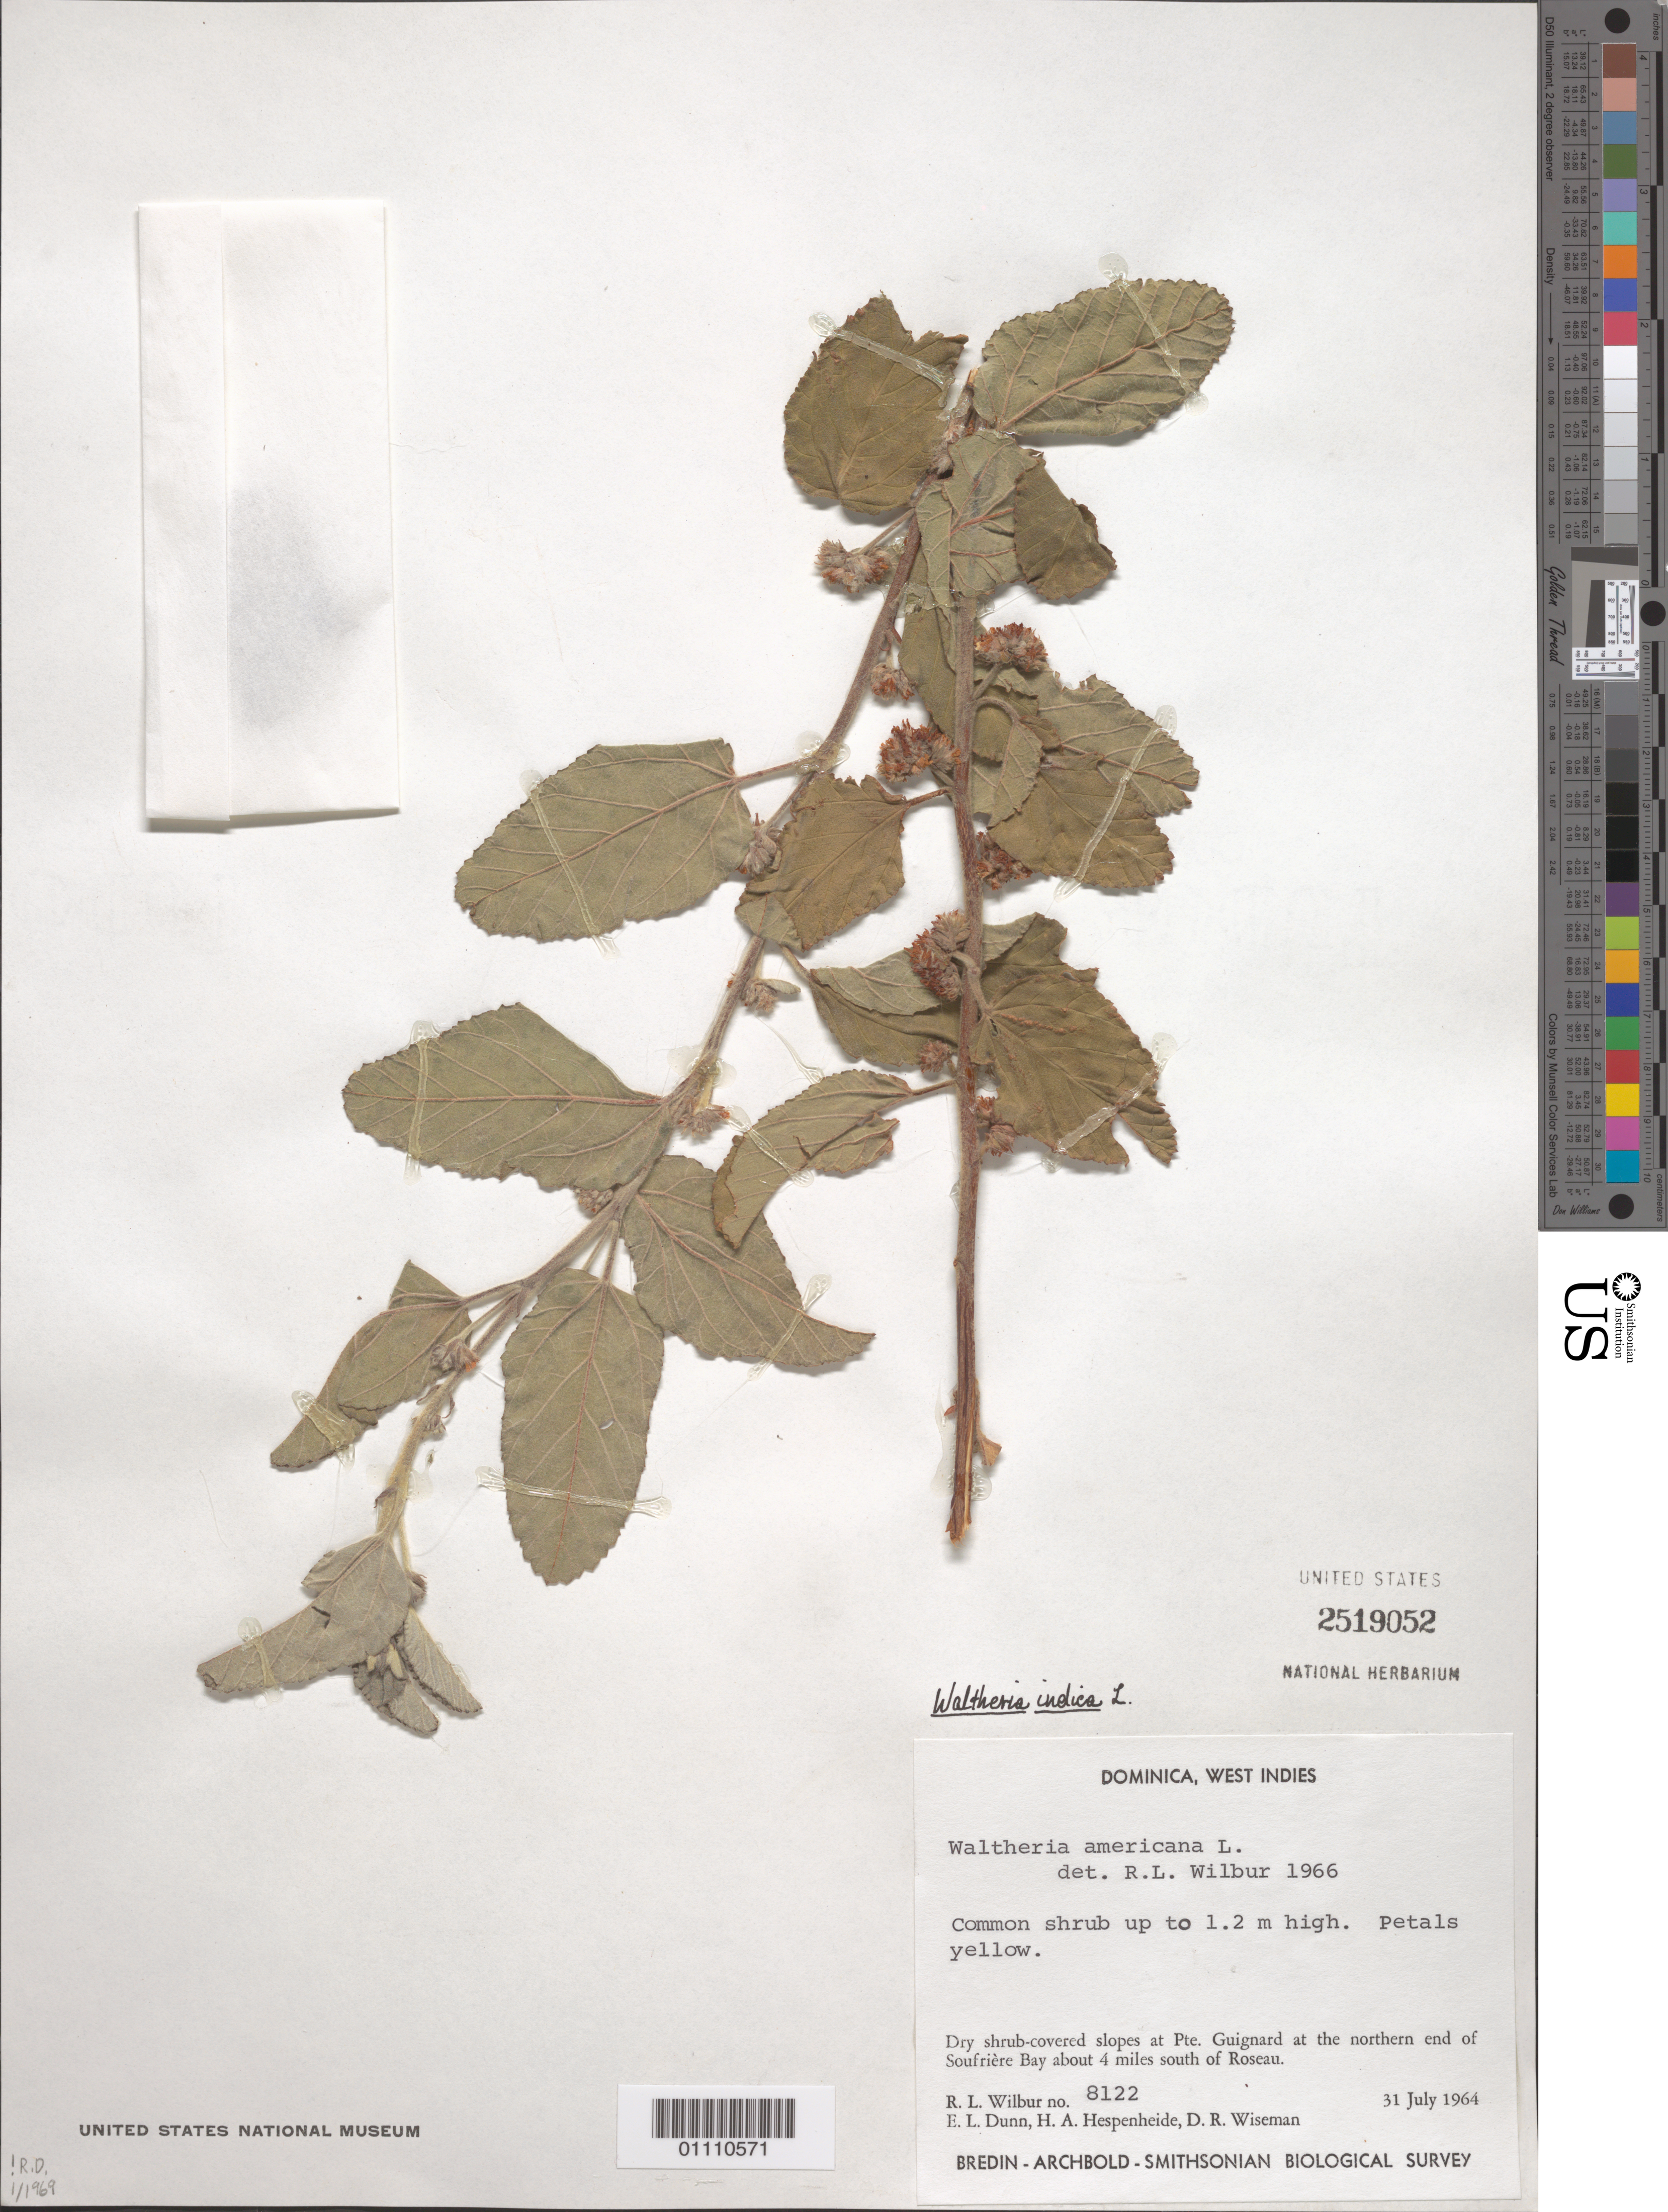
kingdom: Plantae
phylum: Tracheophyta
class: Magnoliopsida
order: Malvales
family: Malvaceae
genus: Waltheria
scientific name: Waltheria indica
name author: L.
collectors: R. L. Wilbur, E. Dunn, H. A. Hespenheide & D. R. Wiseman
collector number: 8122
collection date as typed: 31 Jul 1964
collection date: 1964-07-31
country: Dominica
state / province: St. Mark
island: Dominica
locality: Dry shrub-covered slopes at Pte. Guignard at the N end of Soufrière Bay about 4 miles S of Roseau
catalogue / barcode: US 2519052